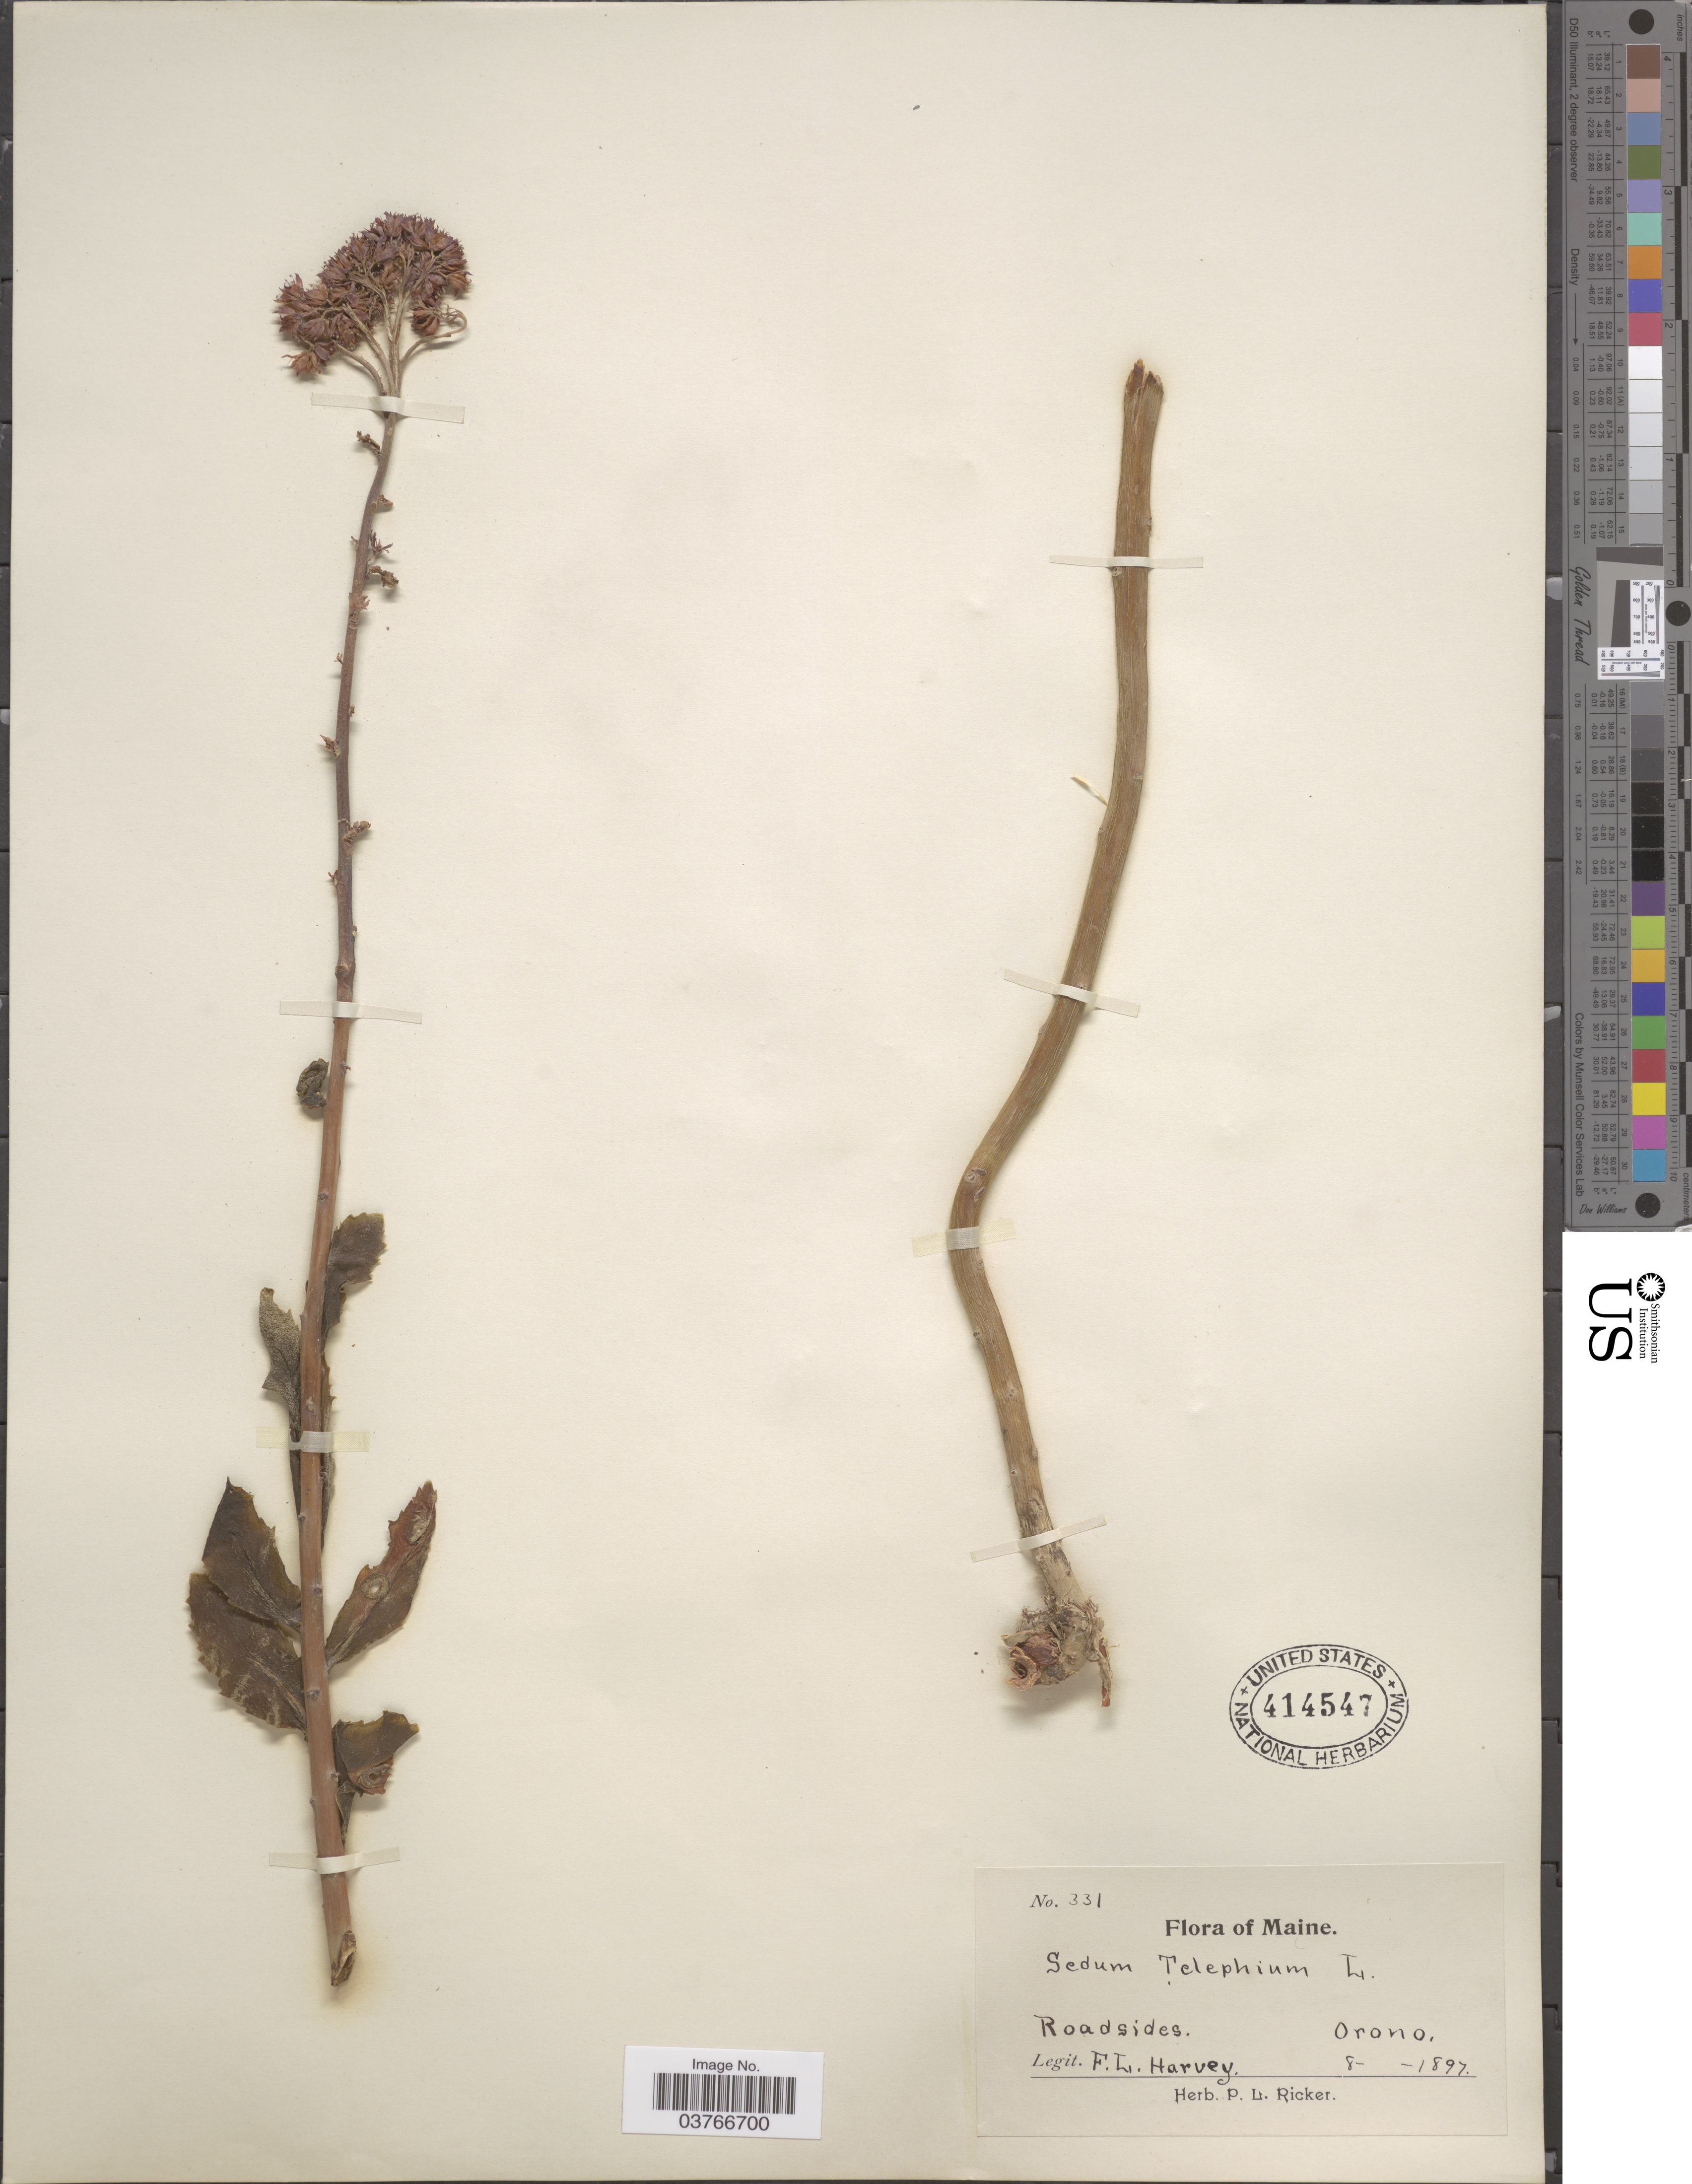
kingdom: Plantae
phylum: Tracheophyta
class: Magnoliopsida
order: Saxifragales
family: Crassulaceae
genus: Hylotelephium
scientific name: Hylotelephium telephium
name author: (L.) H. Ohba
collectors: F. L. Harvey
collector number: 331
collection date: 1879-08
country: United States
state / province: Maine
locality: Roadsides. Orono.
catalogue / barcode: US 414547